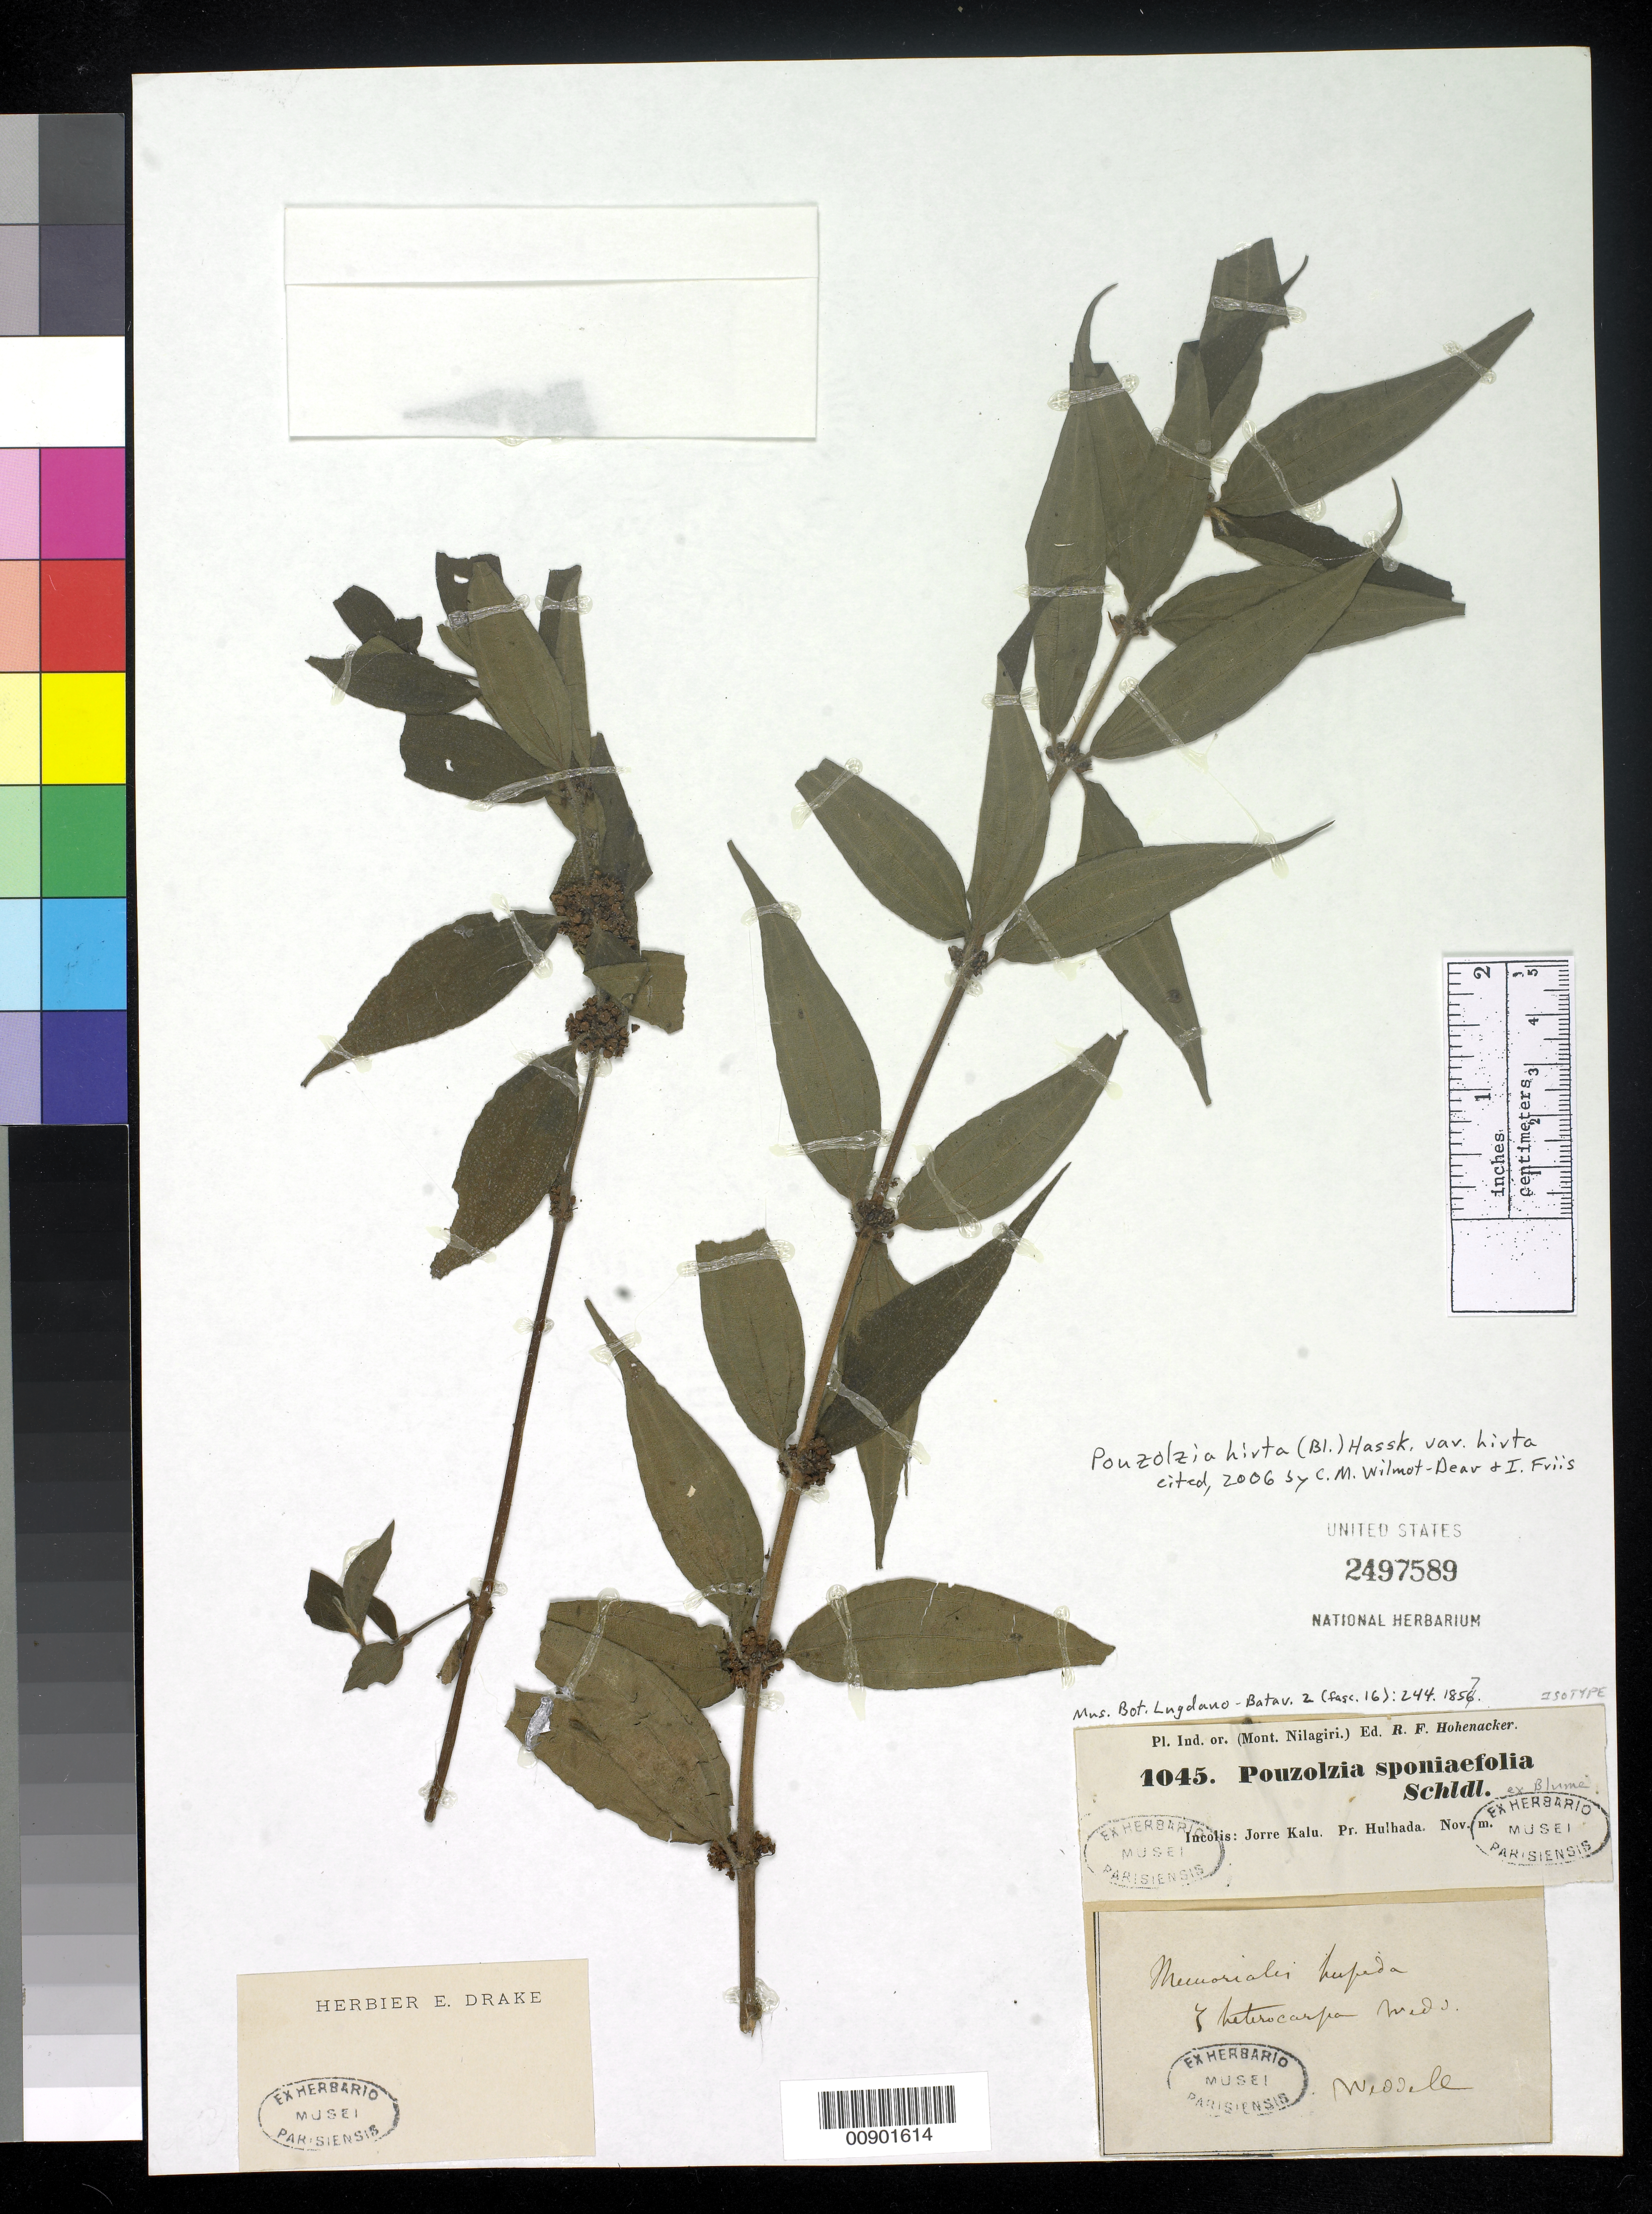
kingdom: Plantae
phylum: Tracheophyta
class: Magnoliopsida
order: Rosales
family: Urticaceae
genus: Pouzolzia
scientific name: Pouzolzia sponiaefolia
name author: Schltdl.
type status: Isotype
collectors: Hohenacker herbarium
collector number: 1045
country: India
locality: Mont. Nilagiri. Incolis: Jorre Kalu. Pr. Hulhada.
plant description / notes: Cited 2006 by C.M. Wilmot-Dear & I. Friis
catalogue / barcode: US 2497589